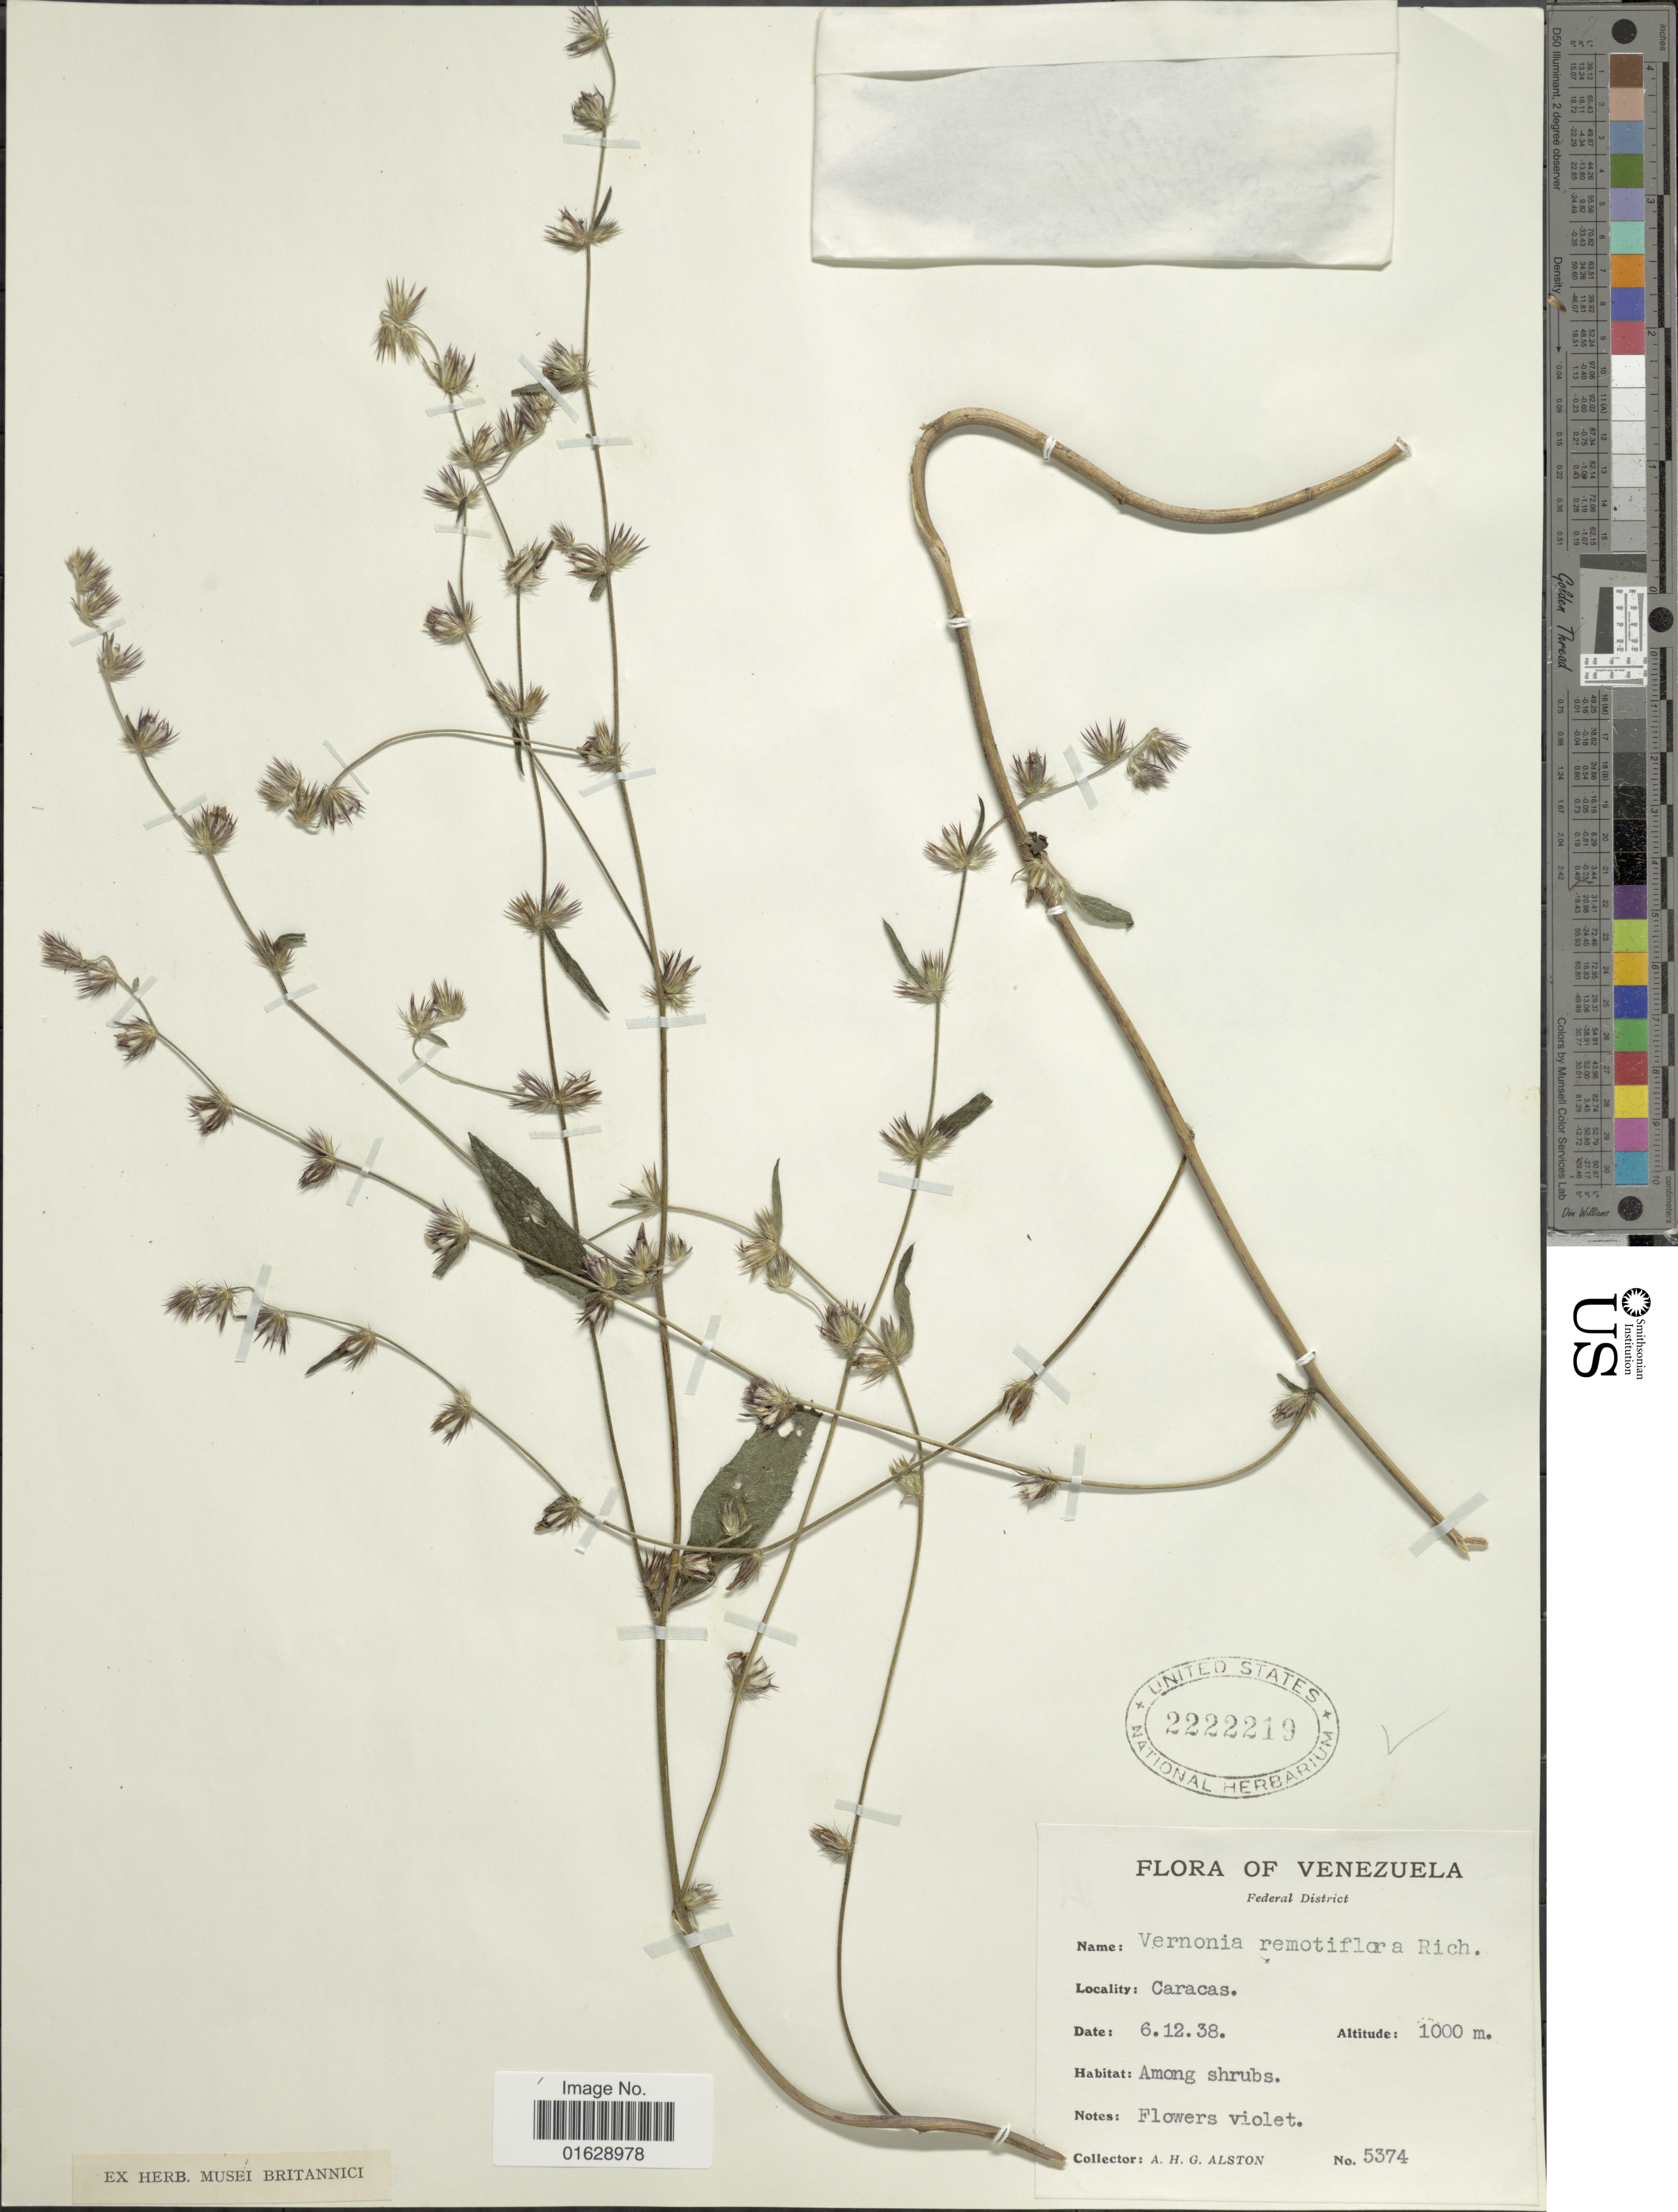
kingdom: Plantae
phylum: Tracheophyta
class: Magnoliopsida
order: Asterales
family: Asteraceae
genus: Lepidaploa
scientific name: Lepidaploa remotiflora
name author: (Rich.) H. Rob.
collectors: A. H. Alston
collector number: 5374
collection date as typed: Transcribed d/m/y: 6/12/38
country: Venezuela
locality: Federal District. Caracas.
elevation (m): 1000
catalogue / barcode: US 2222219